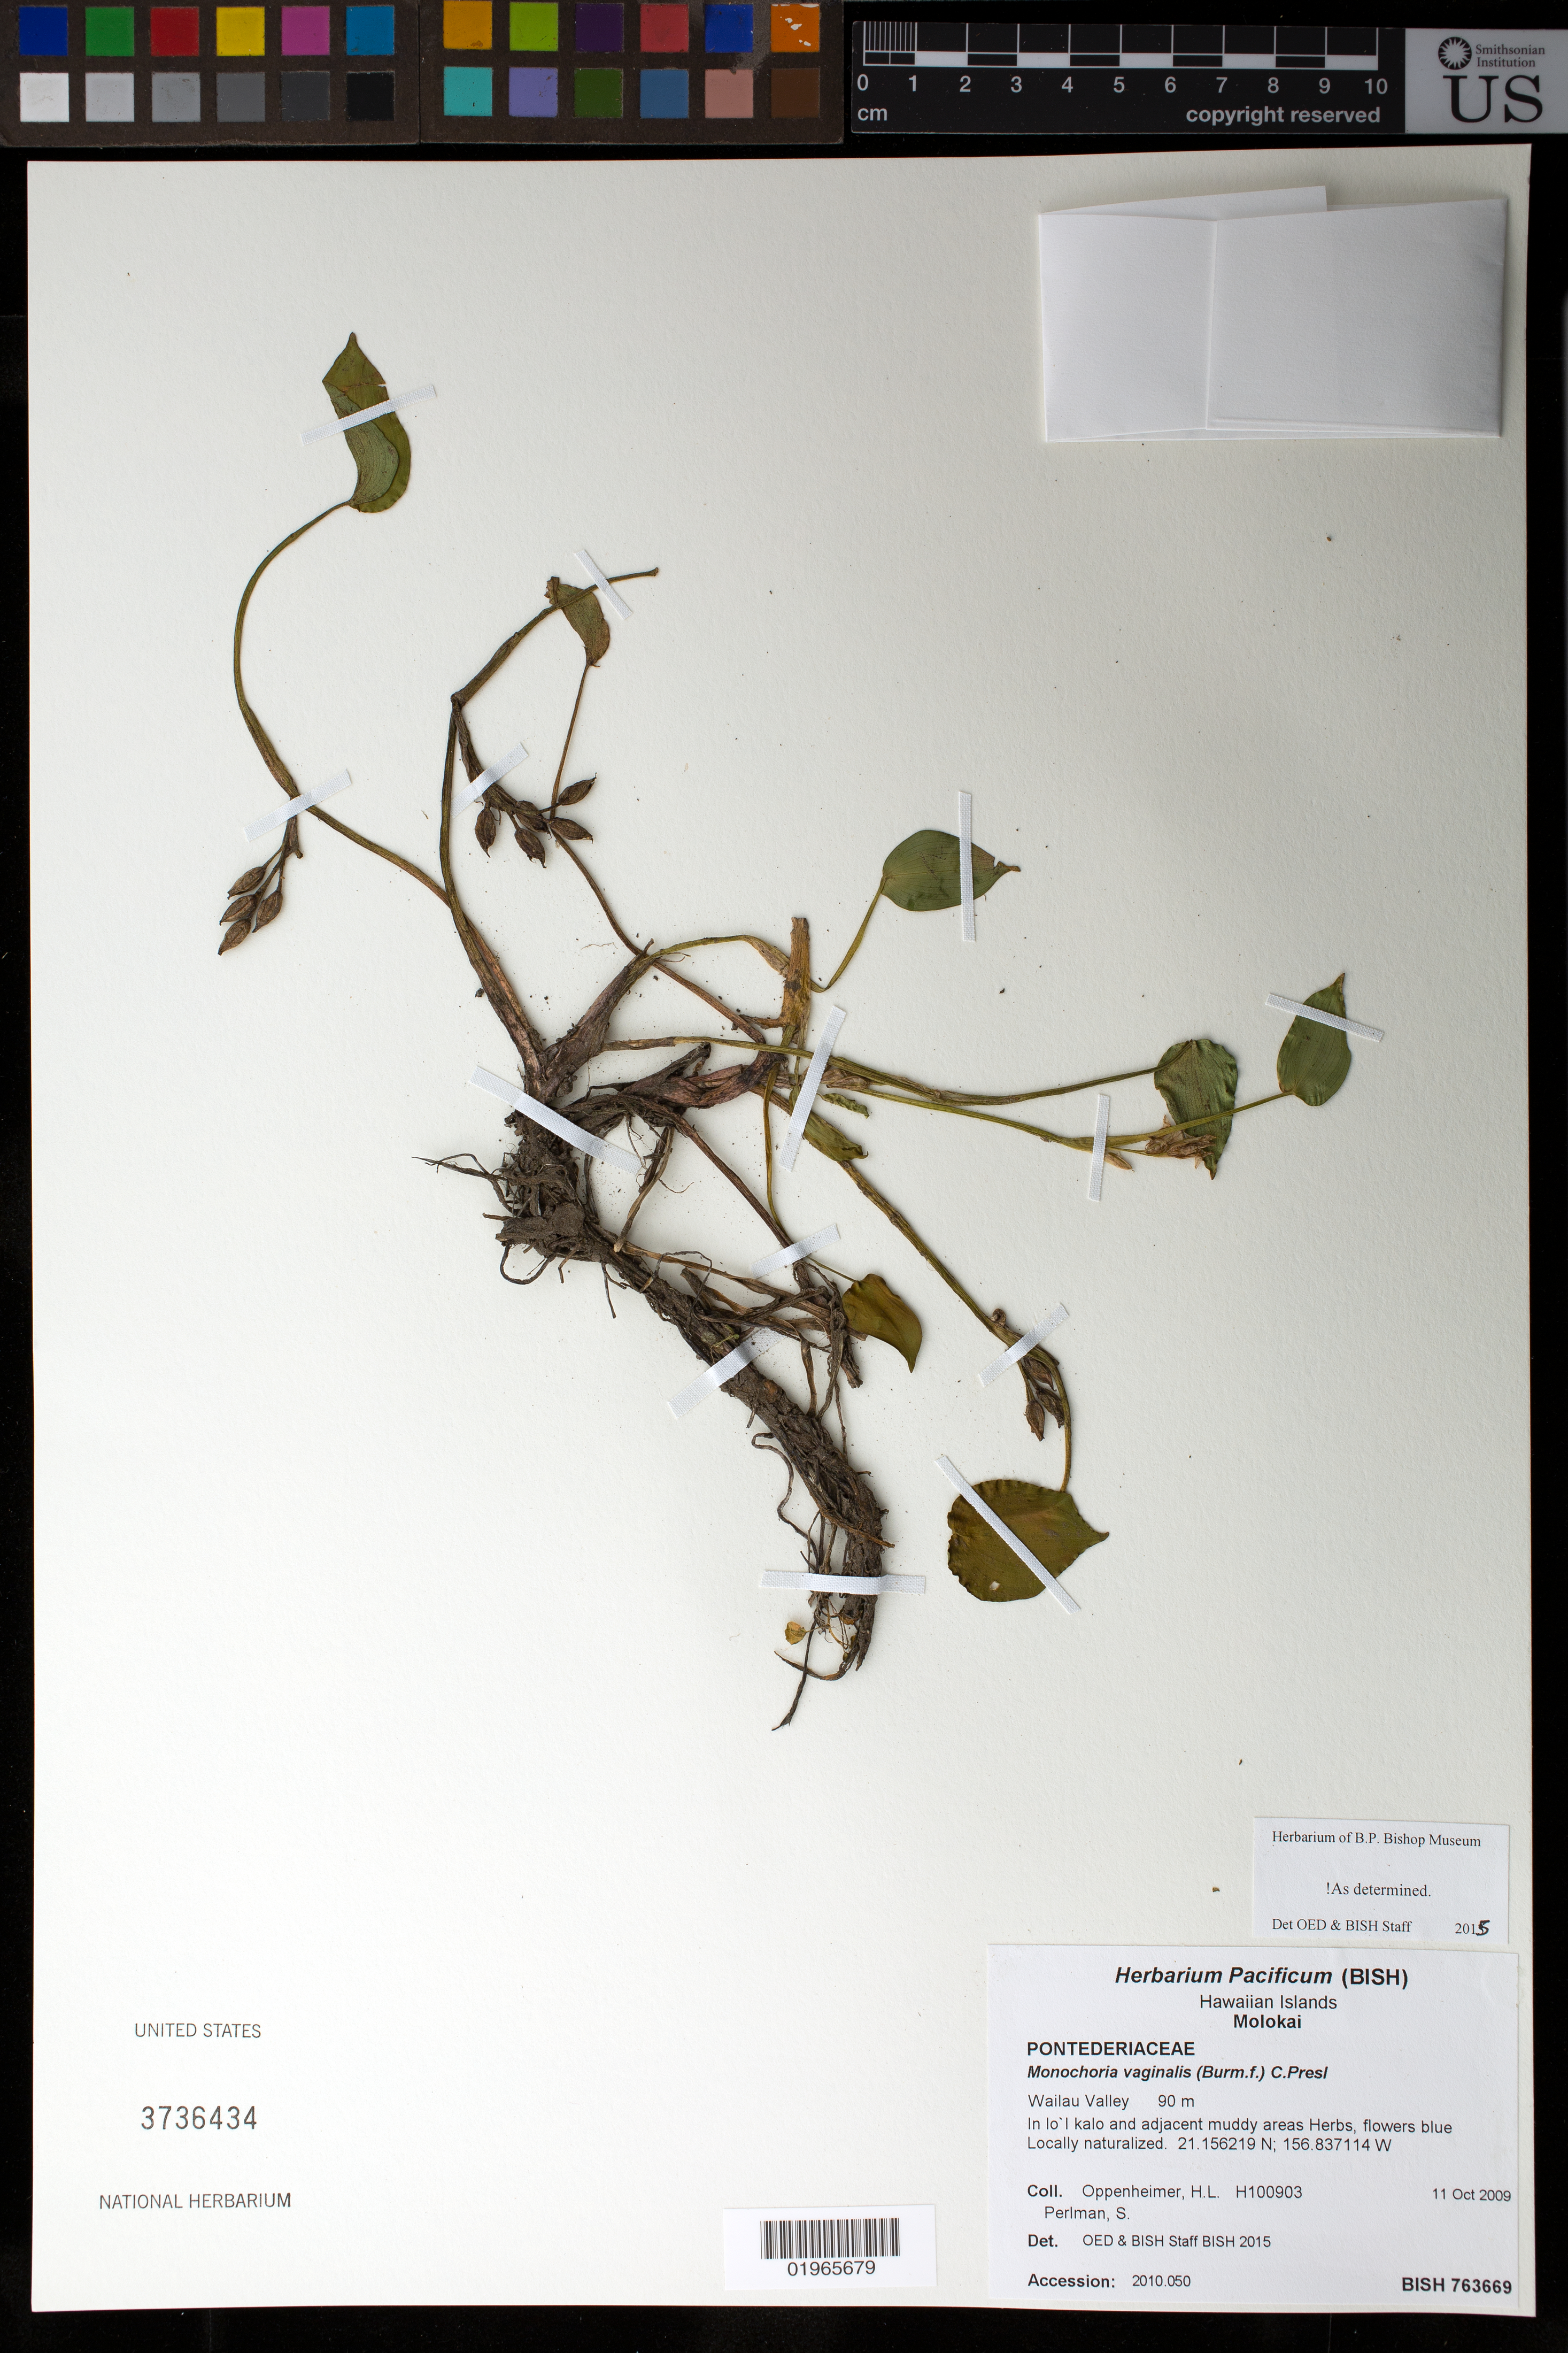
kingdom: Plantae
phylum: Tracheophyta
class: Liliopsida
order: Commelinales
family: Pontederiaceae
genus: Monochoria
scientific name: Monochoria vaginalis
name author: (Burm. f.) C. Presl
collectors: H. L. Oppenheimer & S. P. Perlman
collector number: H100903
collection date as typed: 11 Oct 2009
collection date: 2009-10-11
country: United States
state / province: Hawaii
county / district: Maui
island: Moloka'i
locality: Wailau Valley. lo'I kalo and adjacent muddy areas.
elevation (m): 90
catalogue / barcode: US 3736434